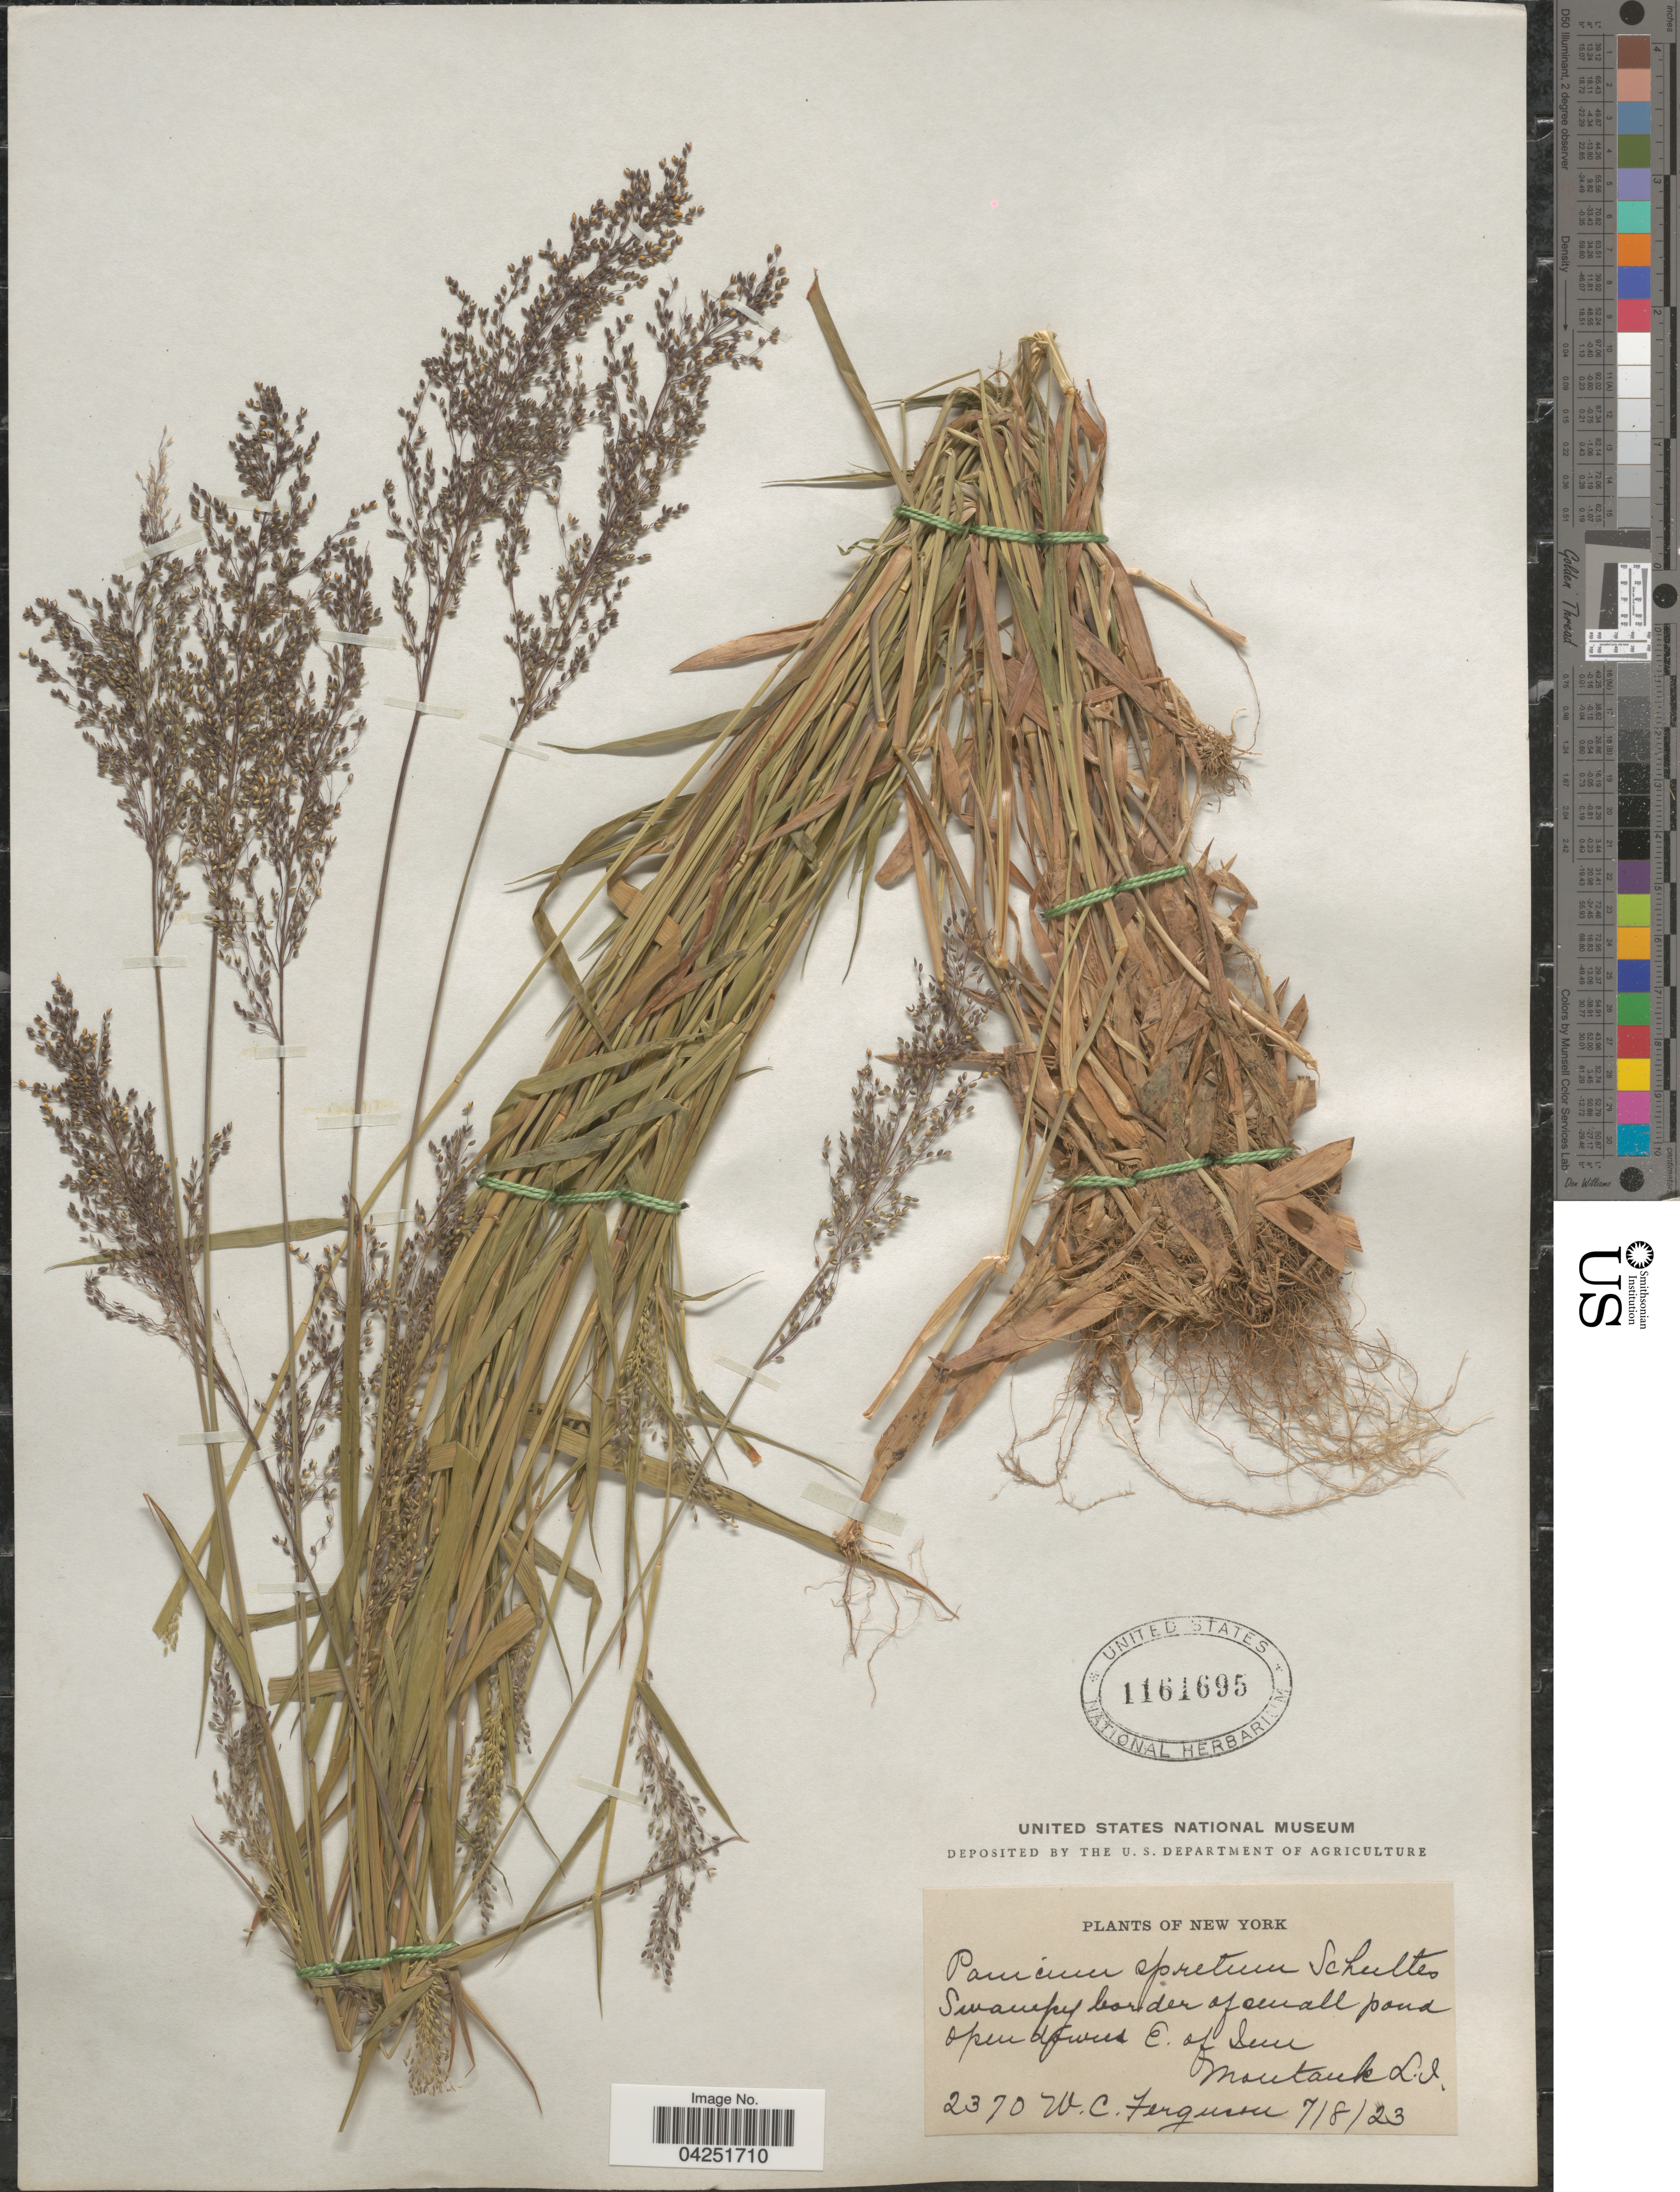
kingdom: Plantae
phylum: Tracheophyta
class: Liliopsida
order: Poales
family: Poaceae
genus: Dichanthelium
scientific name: Dichanthelium acuminatum var. densiflorum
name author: (Rand & Redfield) Gould & C.A. Clark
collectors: W. Ferguson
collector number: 2370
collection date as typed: Transcribed d/m/y: 8/7/23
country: United States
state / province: New York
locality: Montauk L. I.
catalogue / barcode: US 1161695